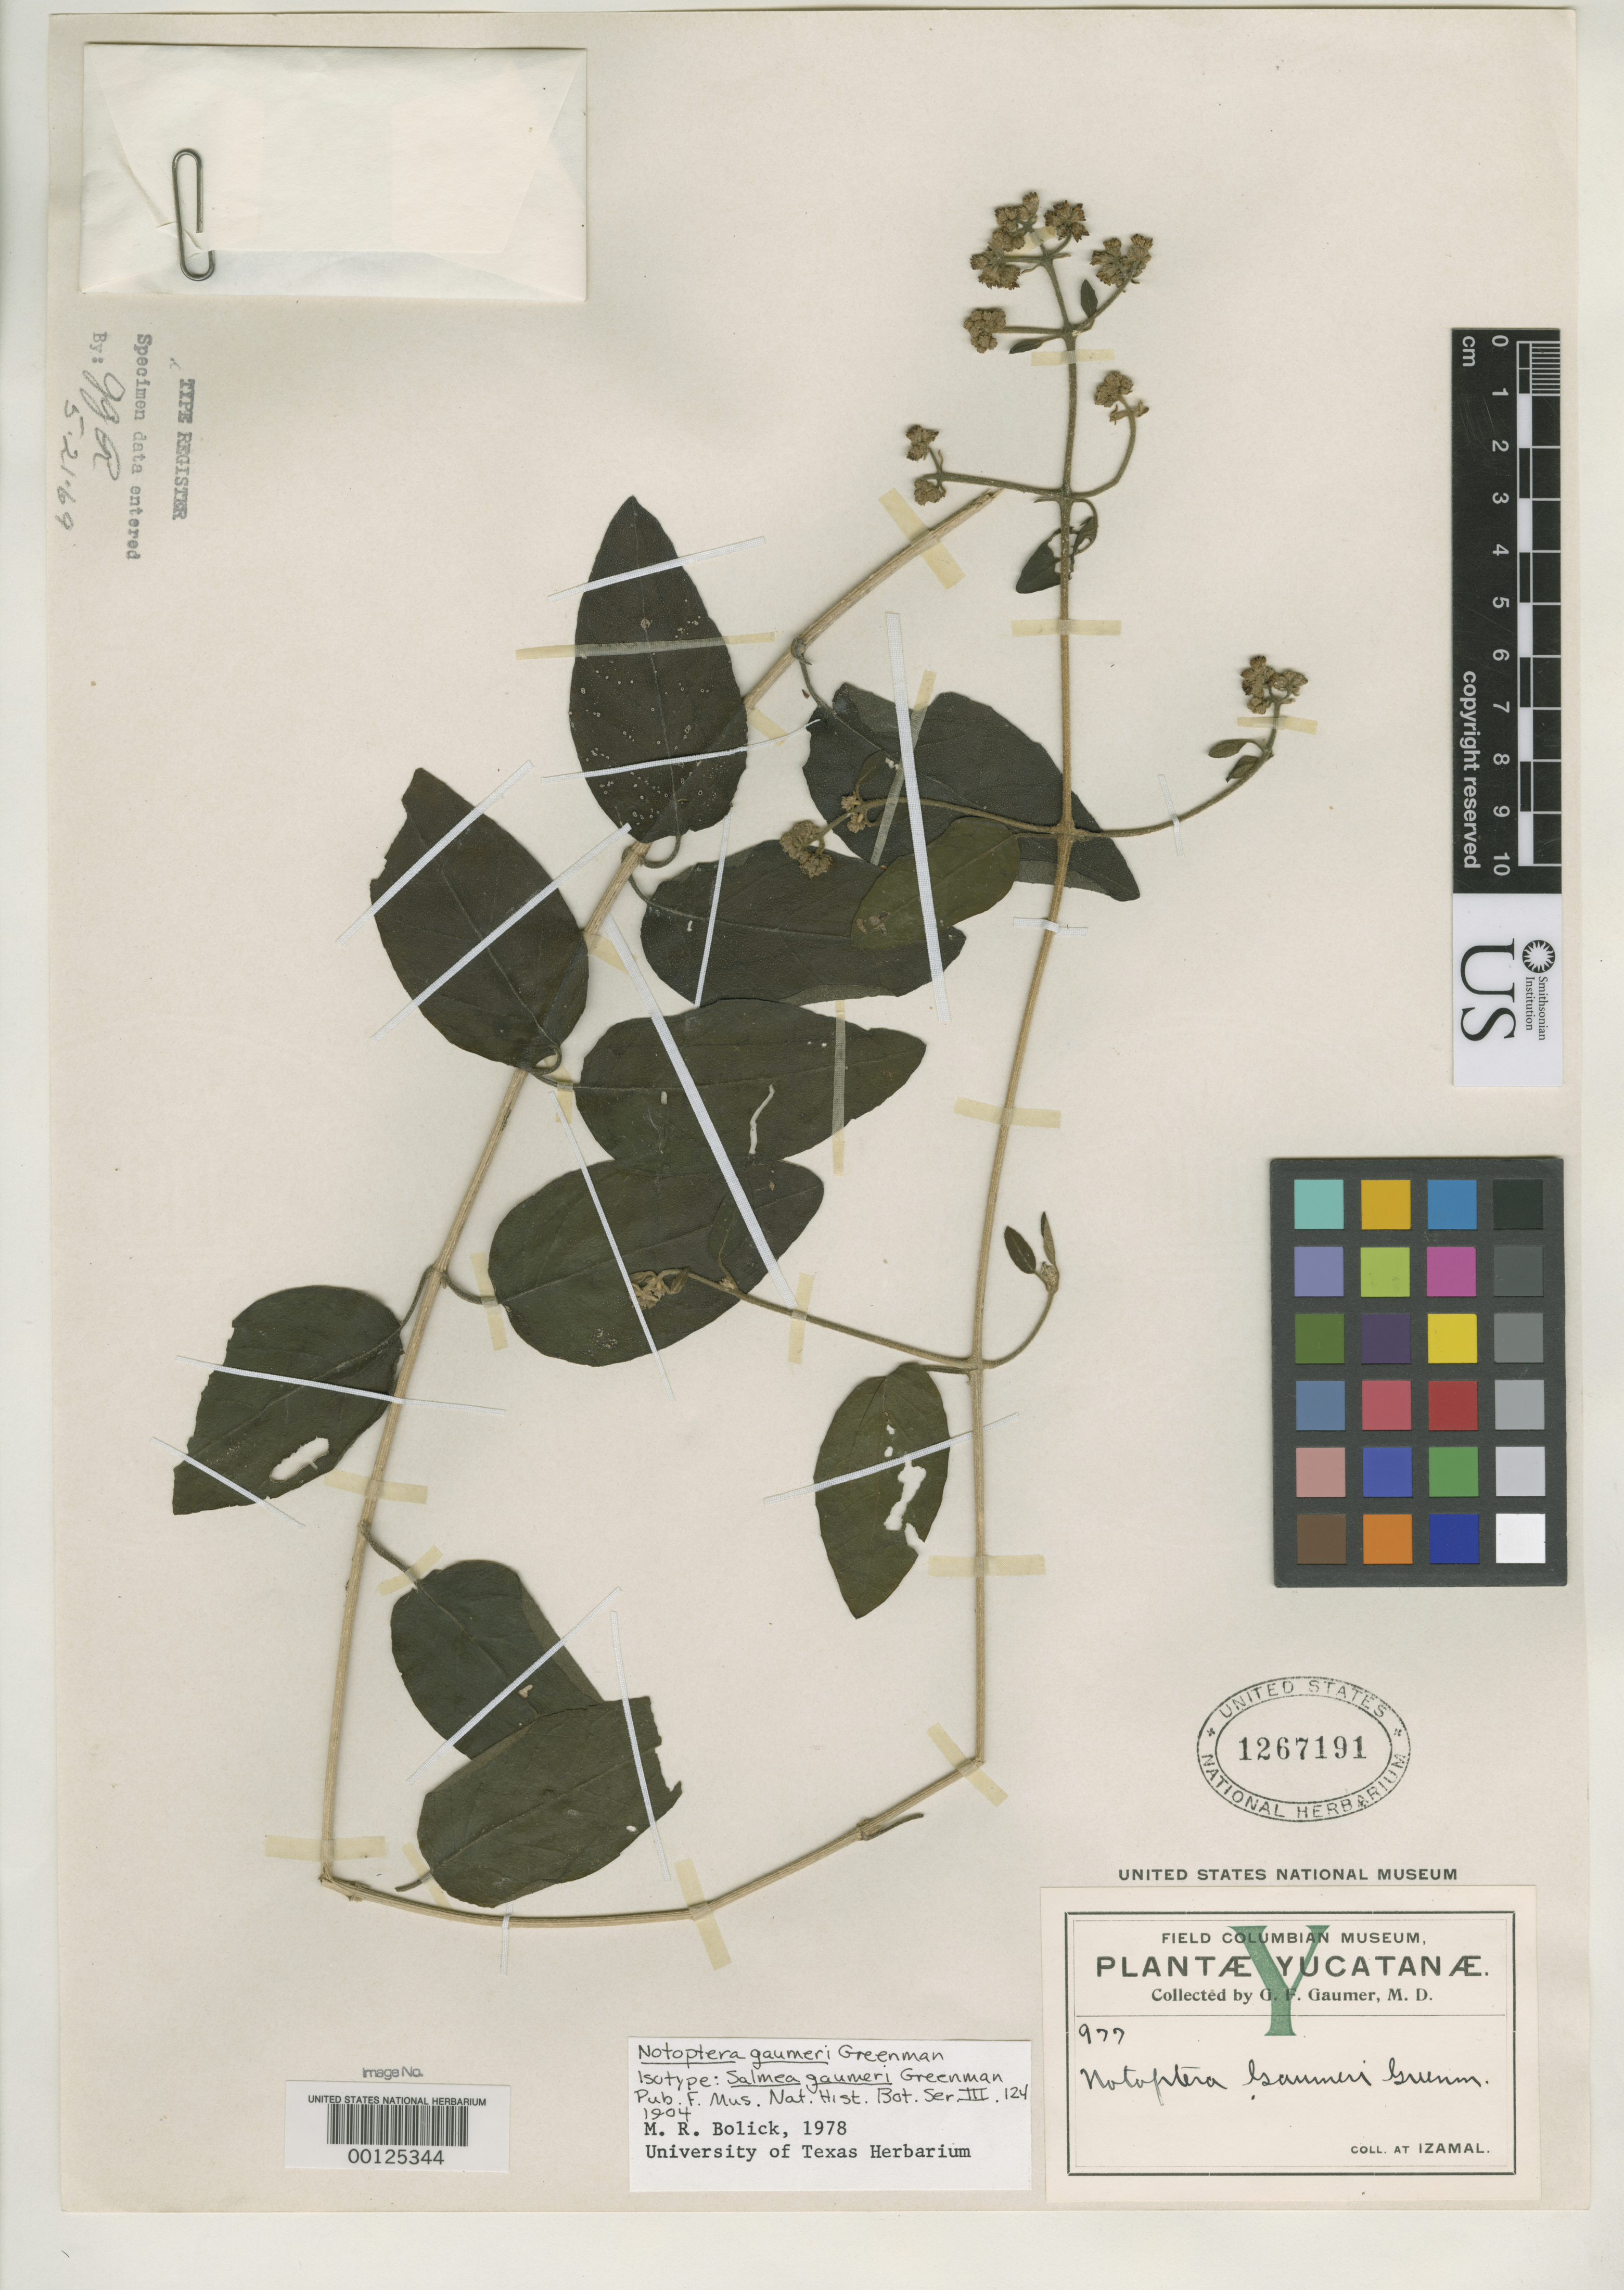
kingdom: Plantae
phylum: Tracheophyta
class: Magnoliopsida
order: Asterales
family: Asteraceae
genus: Salmea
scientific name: Salmea gaumeri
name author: Greenm. in Millsp. & Chase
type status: Isotype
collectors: G. F. Gaumer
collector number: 977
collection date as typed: Oct 1895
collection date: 1895-10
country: Mexico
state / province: Yucatán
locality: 8 miles S of Izamal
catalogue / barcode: US 1267191